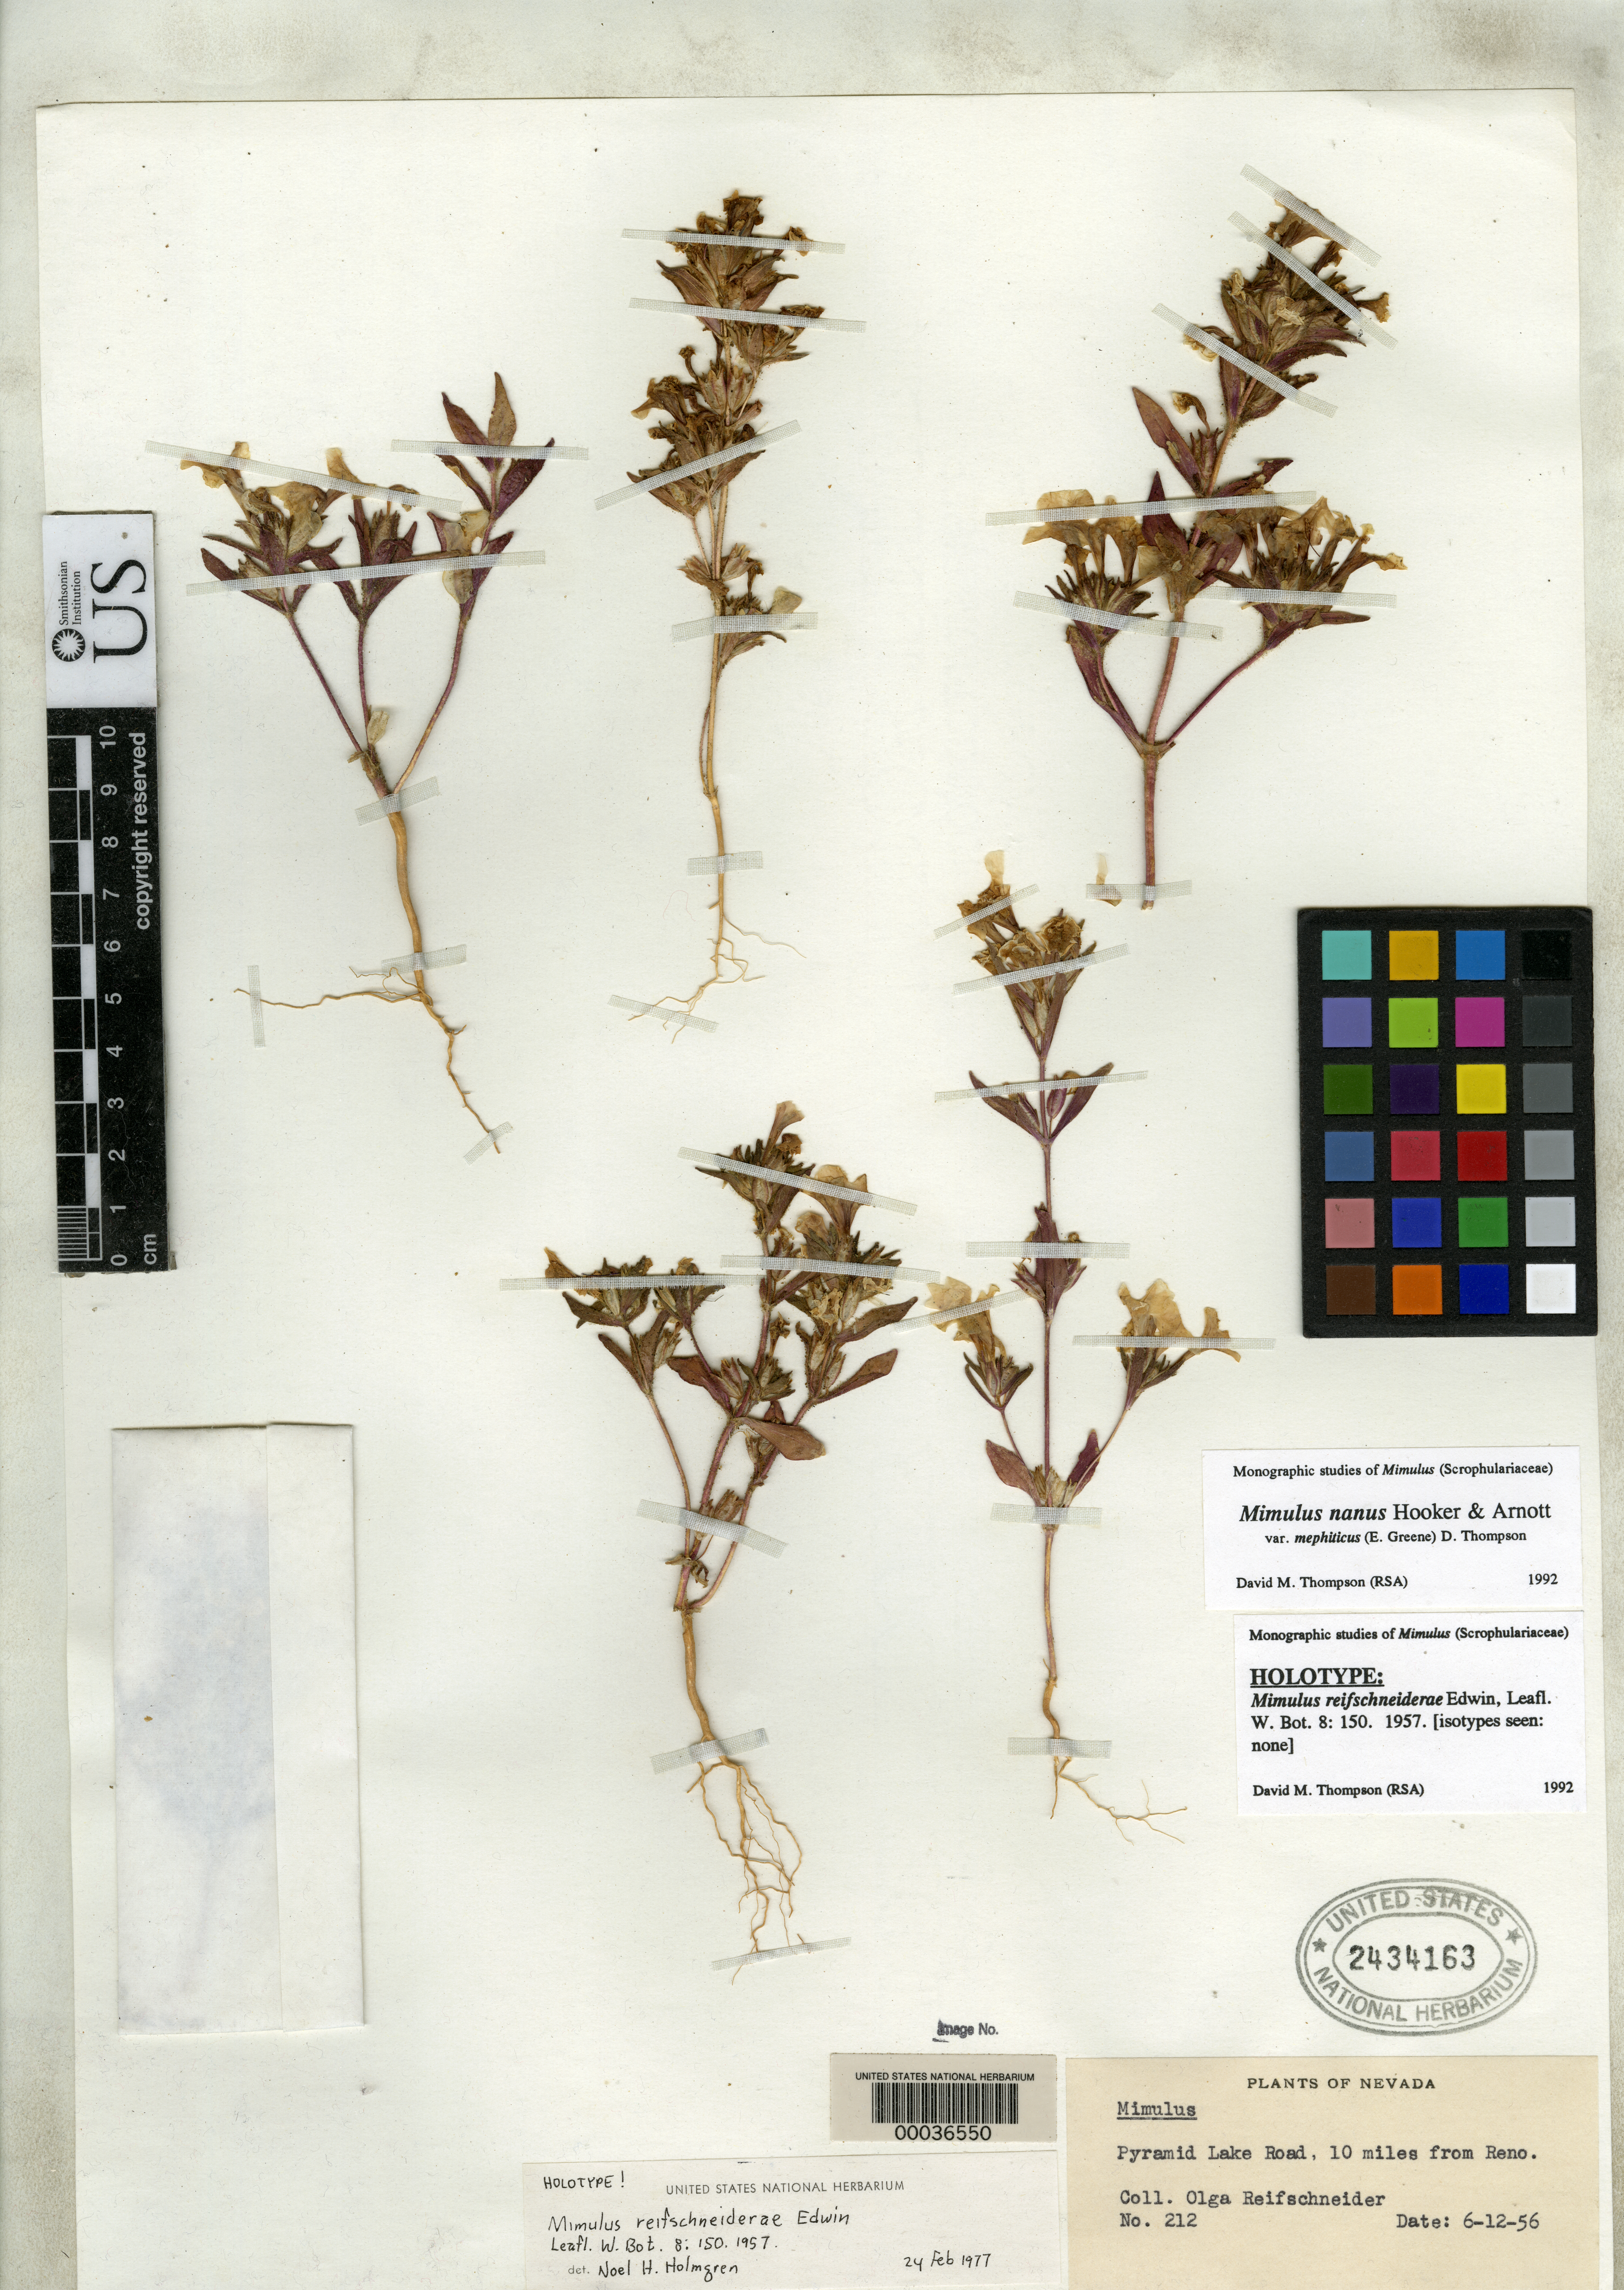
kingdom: Plantae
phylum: Tracheophyta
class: Magnoliopsida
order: Lamiales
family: Phrymaceae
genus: Mimulus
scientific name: Mimulus reifschneiderae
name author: Edwin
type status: Holotype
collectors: O. Reifschneider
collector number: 212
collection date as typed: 12 Jun 1956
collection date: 1956-06-12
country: United States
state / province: Nevada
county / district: Washoe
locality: Pyramid Lake Road, 10 miles from Reno.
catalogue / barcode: US 2434163